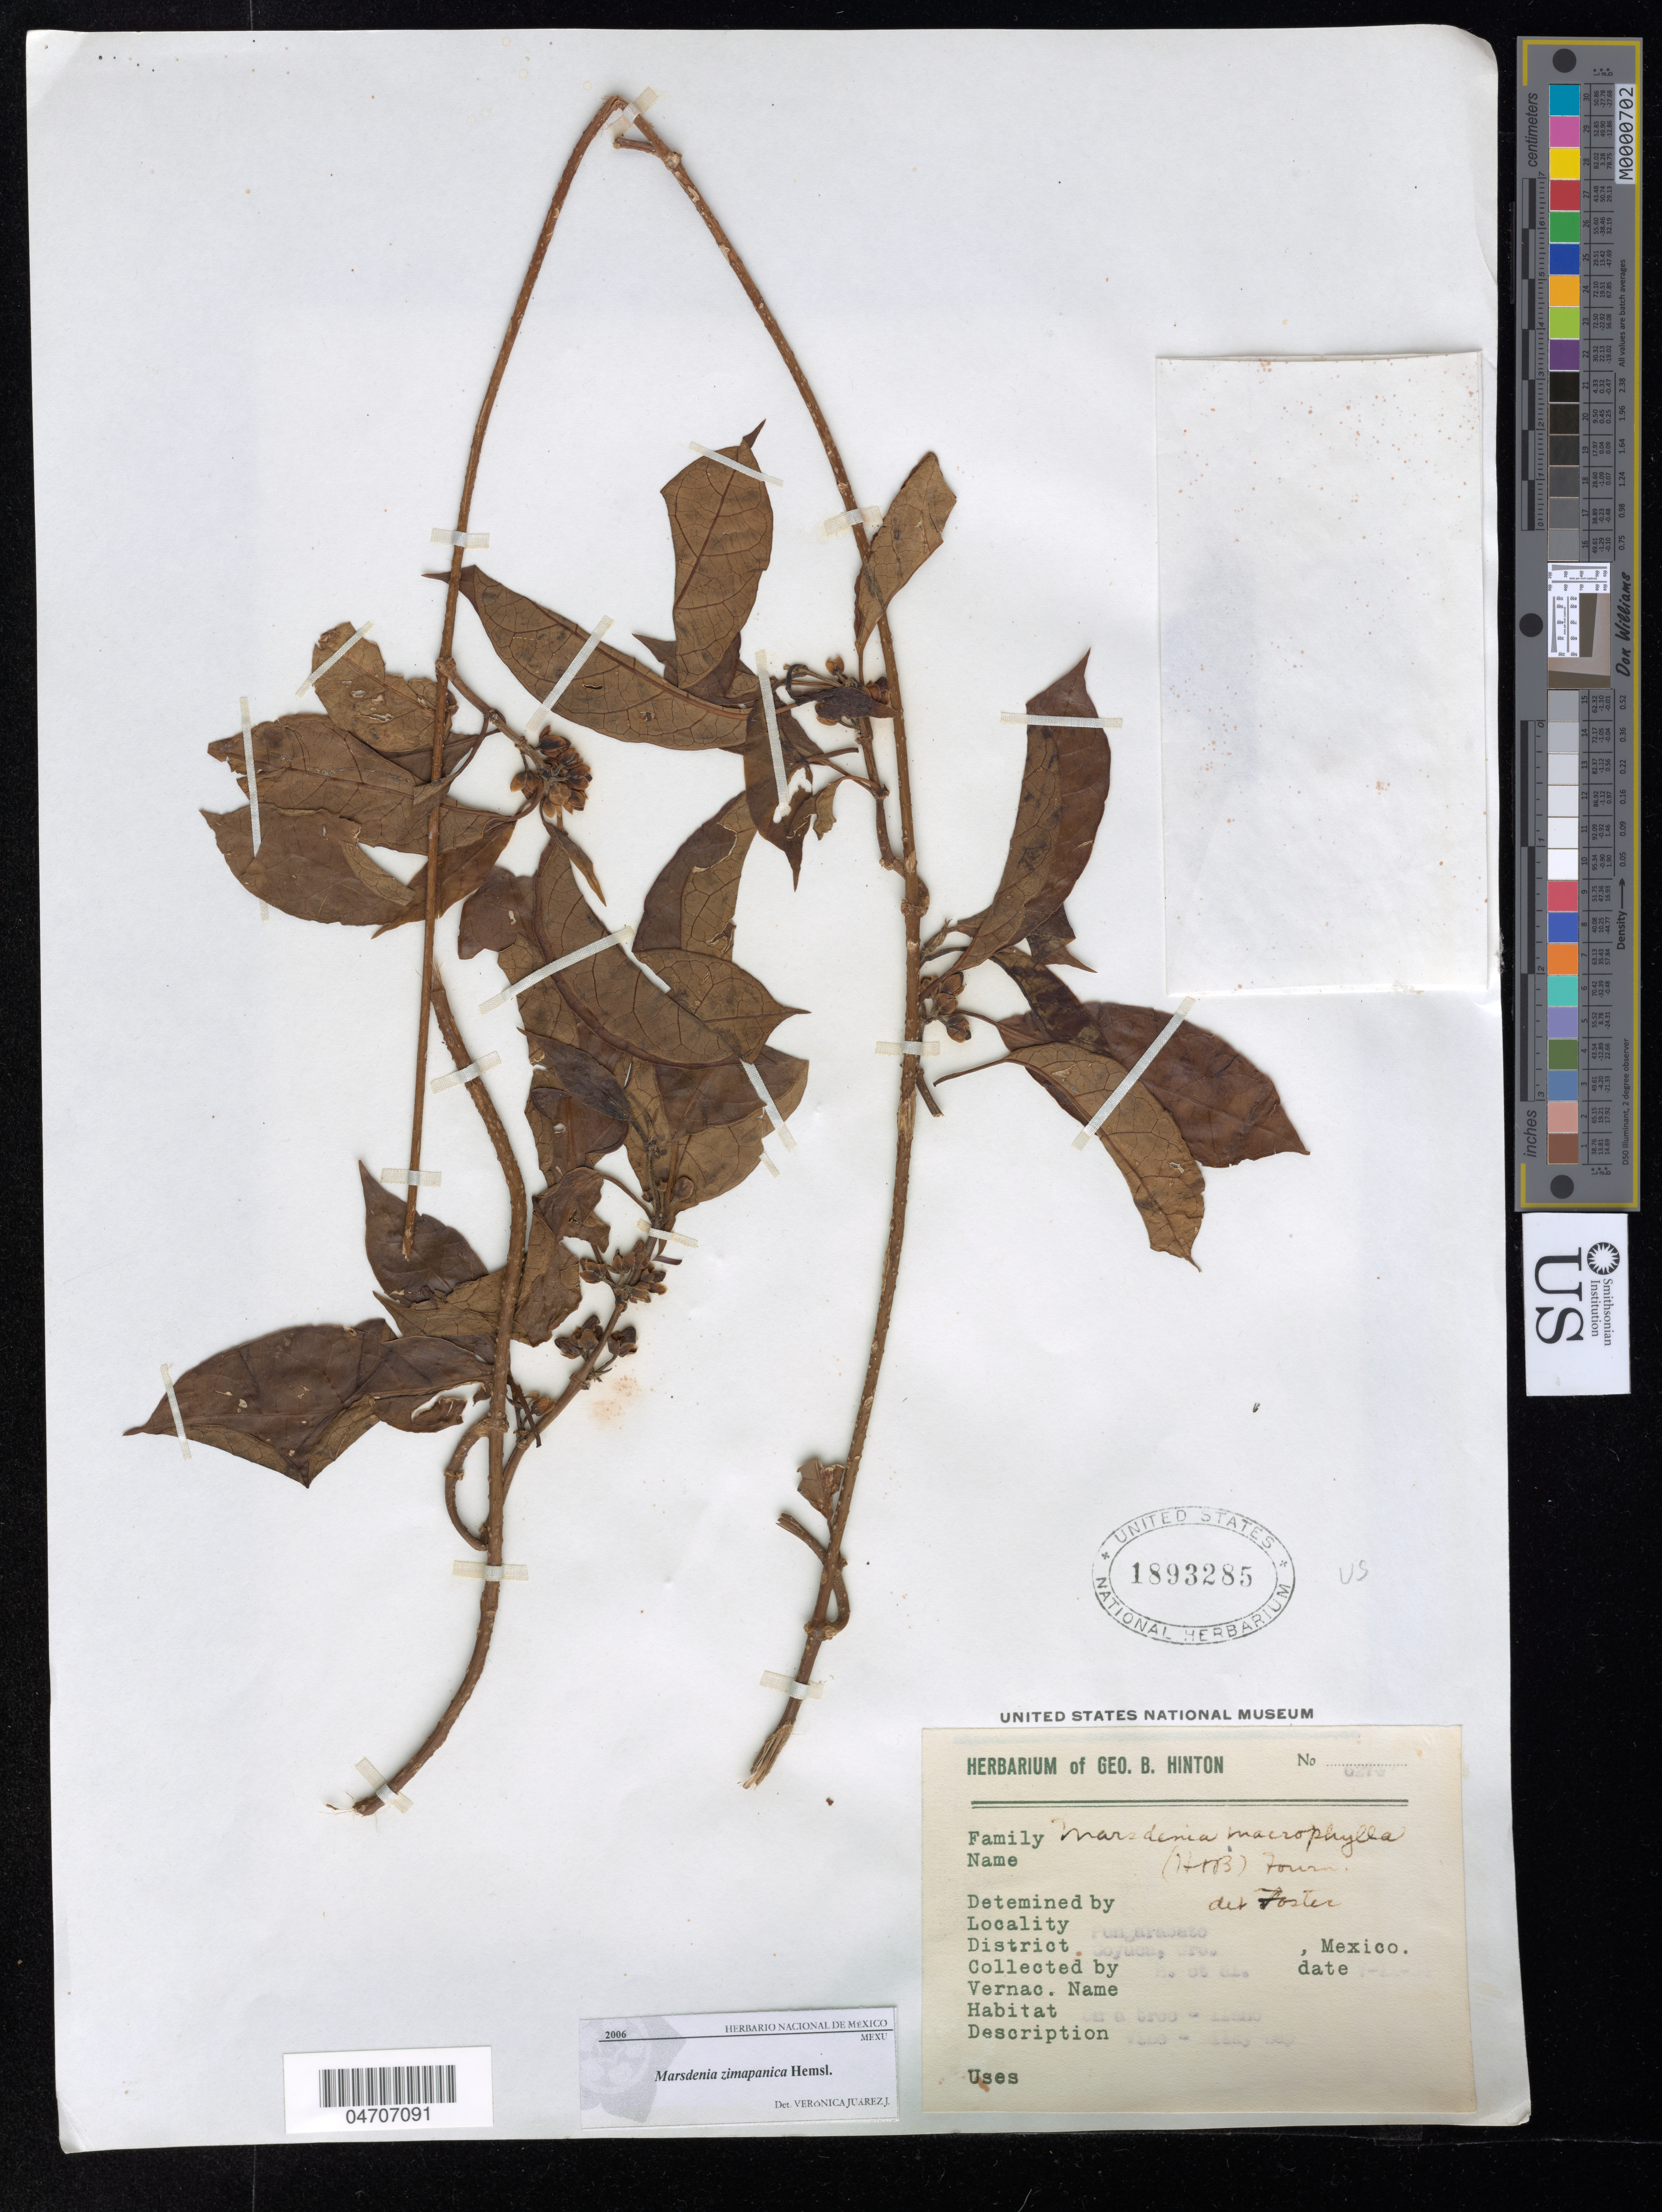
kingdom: Plantae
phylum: Tracheophyta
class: Magnoliopsida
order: Gentianales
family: Apocynaceae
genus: Marsdenia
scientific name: Marsdenia zimapanica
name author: Hemsl.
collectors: G. B. Hinton & et al.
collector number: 627?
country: Mexico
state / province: Guerrero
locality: Pungarabato, District Coyucu.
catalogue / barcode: US 1893285